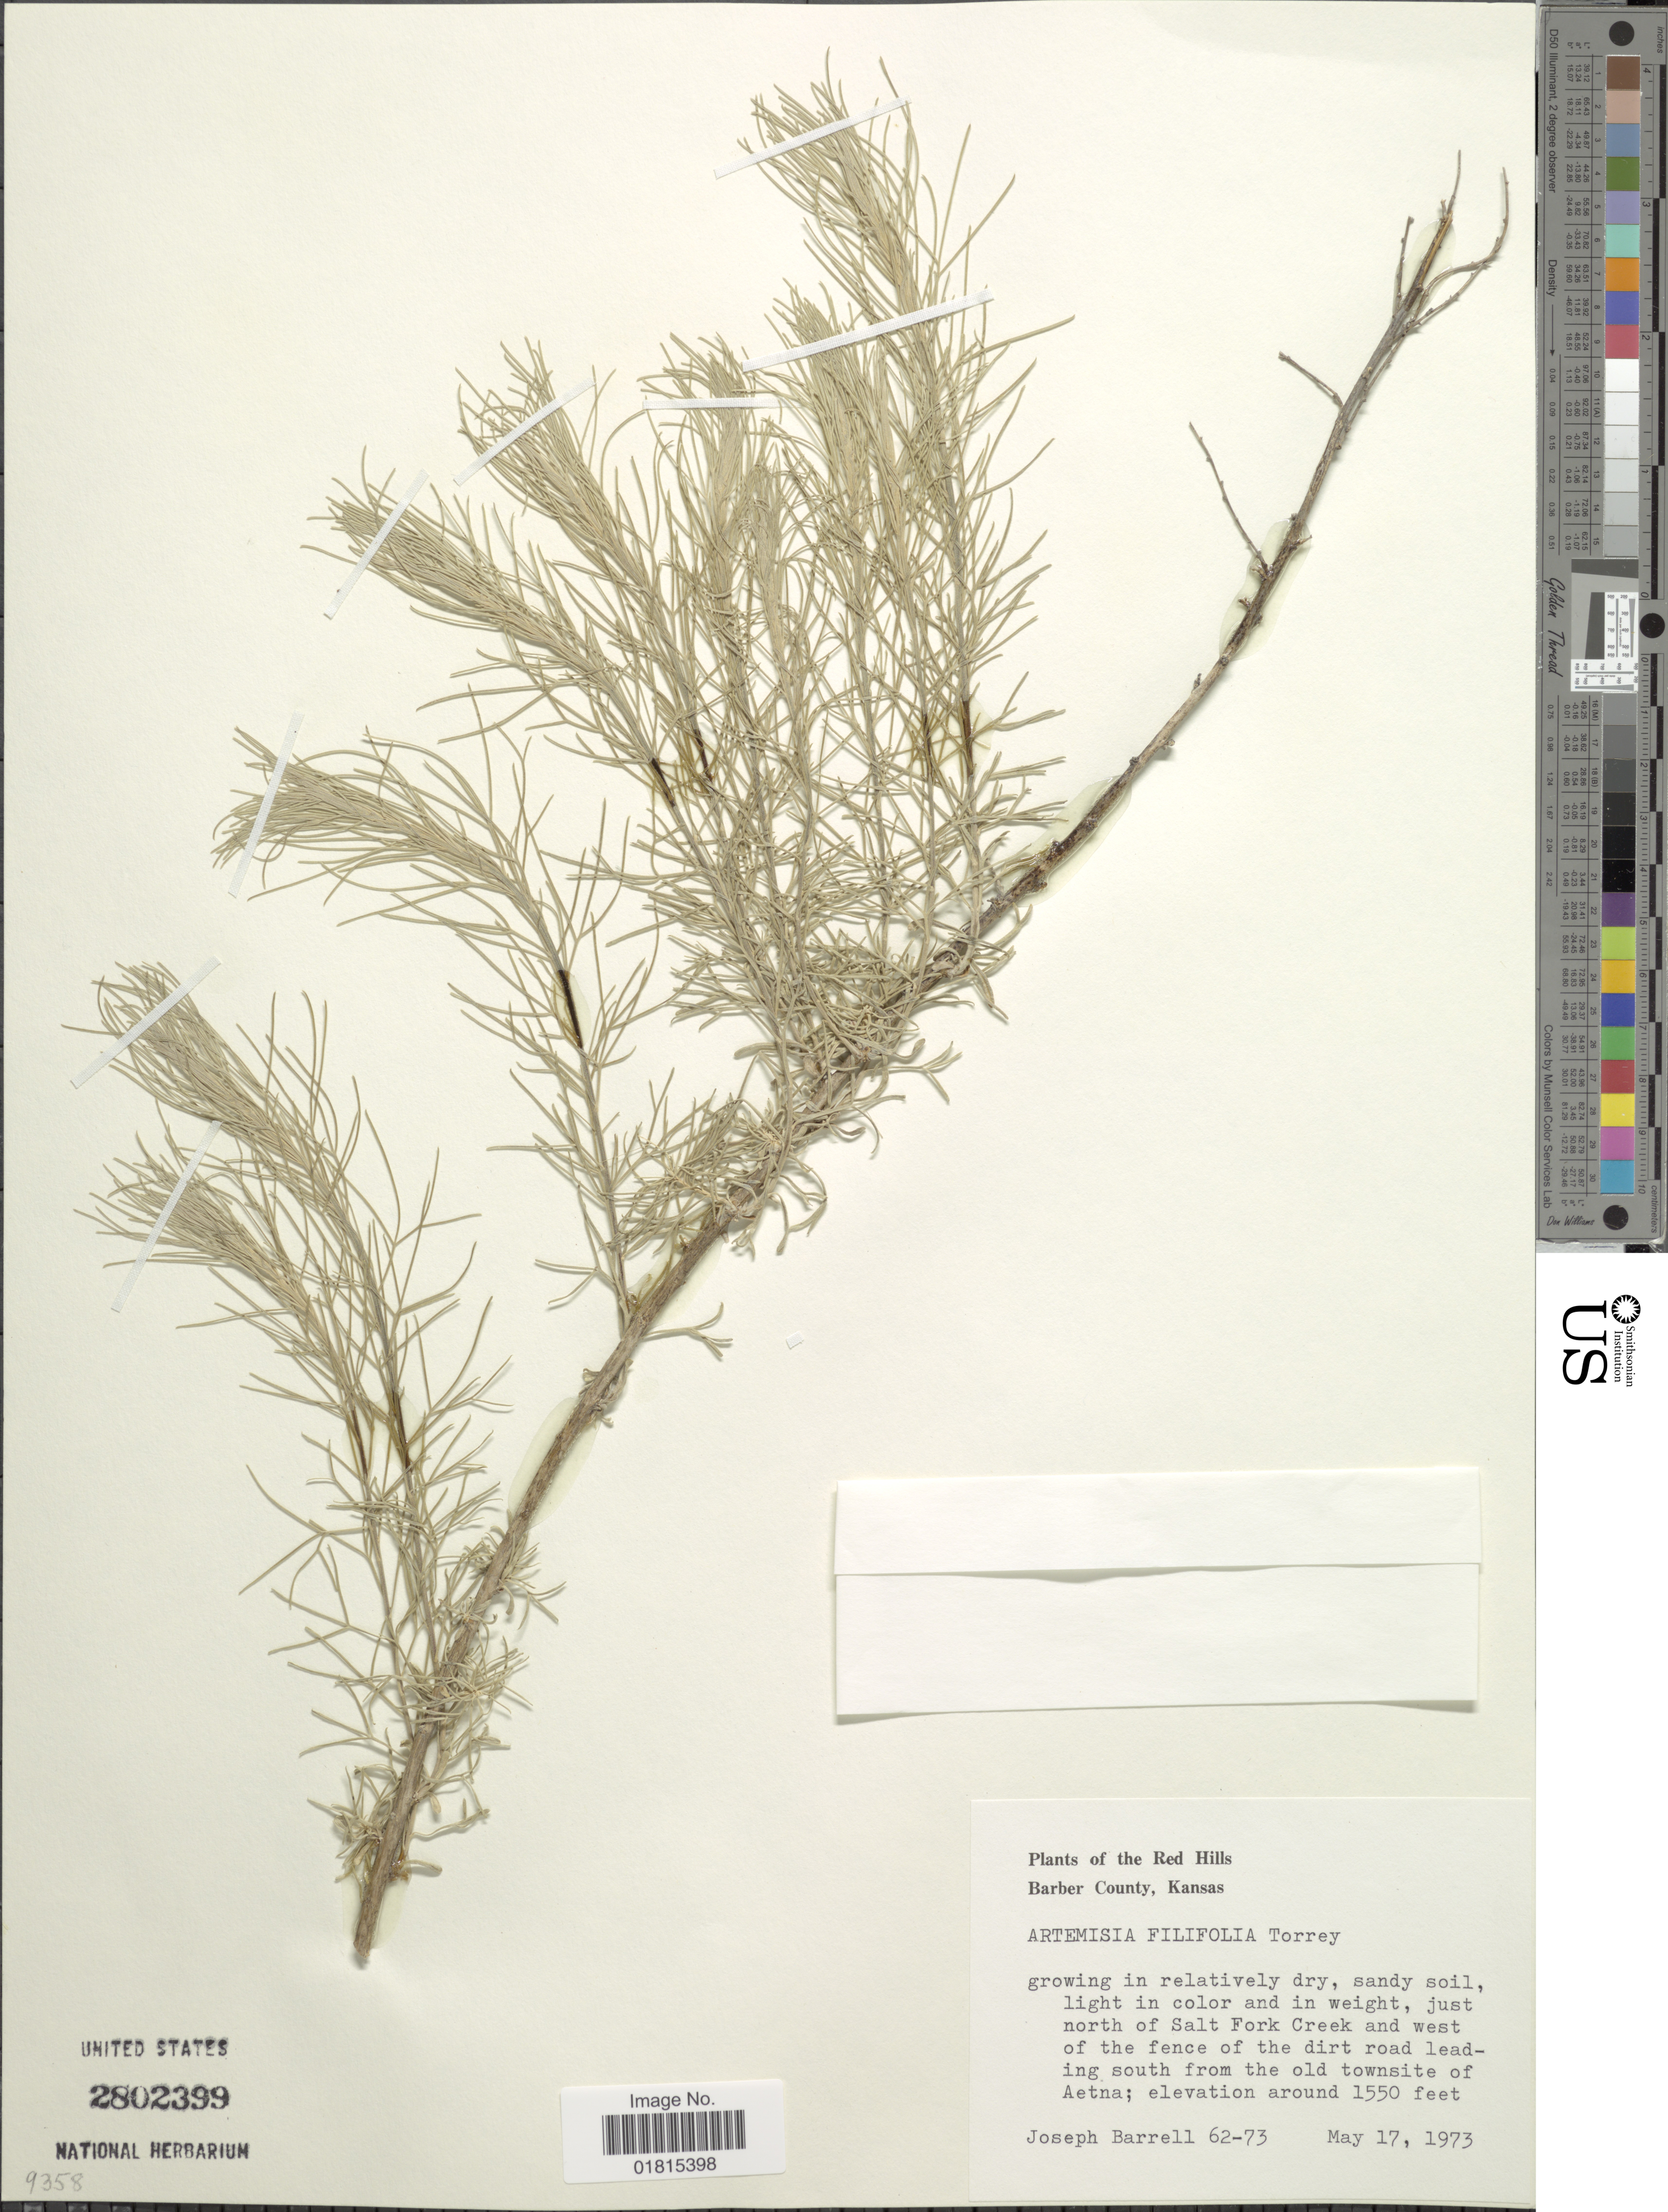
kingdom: Plantae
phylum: Tracheophyta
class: Magnoliopsida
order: Asterales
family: Asteraceae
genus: Artemisia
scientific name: Artemisia filifolia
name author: Torr.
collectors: J. Barrell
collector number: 62-73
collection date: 1973-05-17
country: United States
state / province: Kansas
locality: Red Hills. Barber County, Kansas. Just north of Salt Fork Creek and west of the fence of the dirt road leading south from the old townsite of Aetna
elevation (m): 472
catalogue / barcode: US 2802399